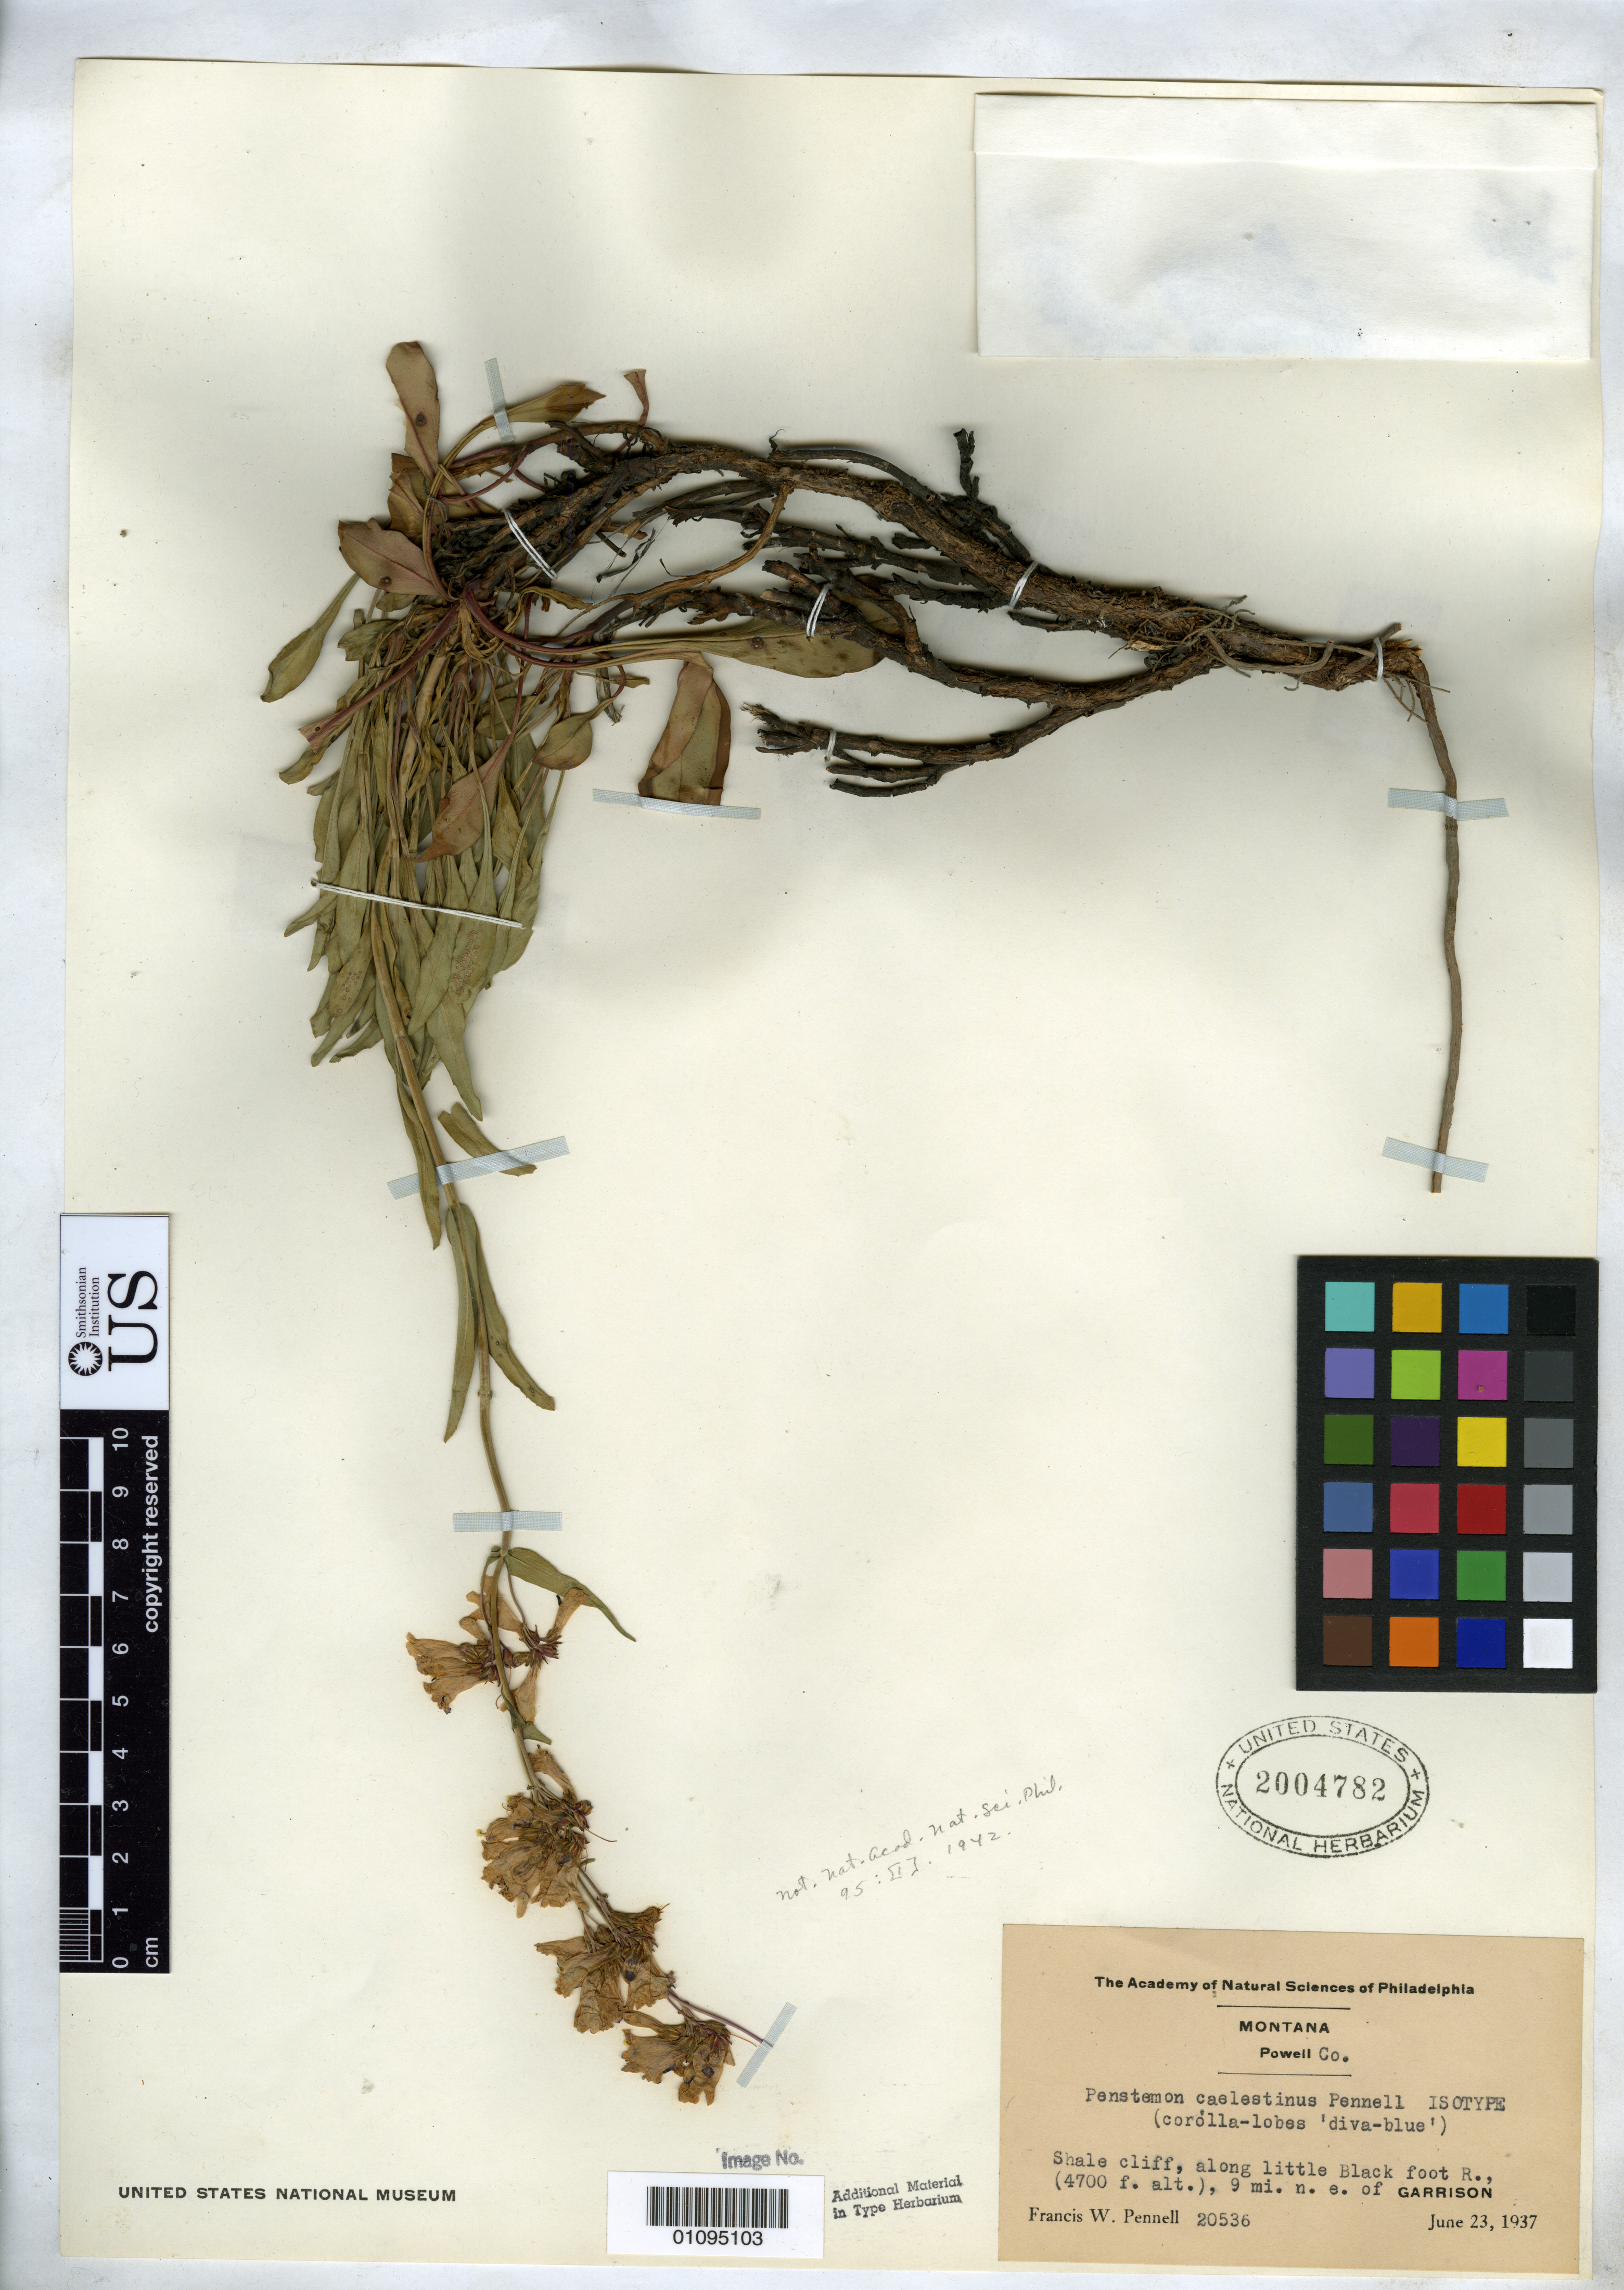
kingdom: Plantae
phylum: Tracheophyta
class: Magnoliopsida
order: Lamiales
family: Plantaginaceae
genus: Penstemon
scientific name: Penstemon caelestinus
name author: Pennell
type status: Isotype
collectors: F. W. Pennell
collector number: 20536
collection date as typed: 23 Jun 1937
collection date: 1937-06-23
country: United States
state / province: Montana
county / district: Powell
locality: Along Little Black Foot R., 9 Mi. NE of Garrison.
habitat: Shale cliff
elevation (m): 1433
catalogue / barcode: US 2004782